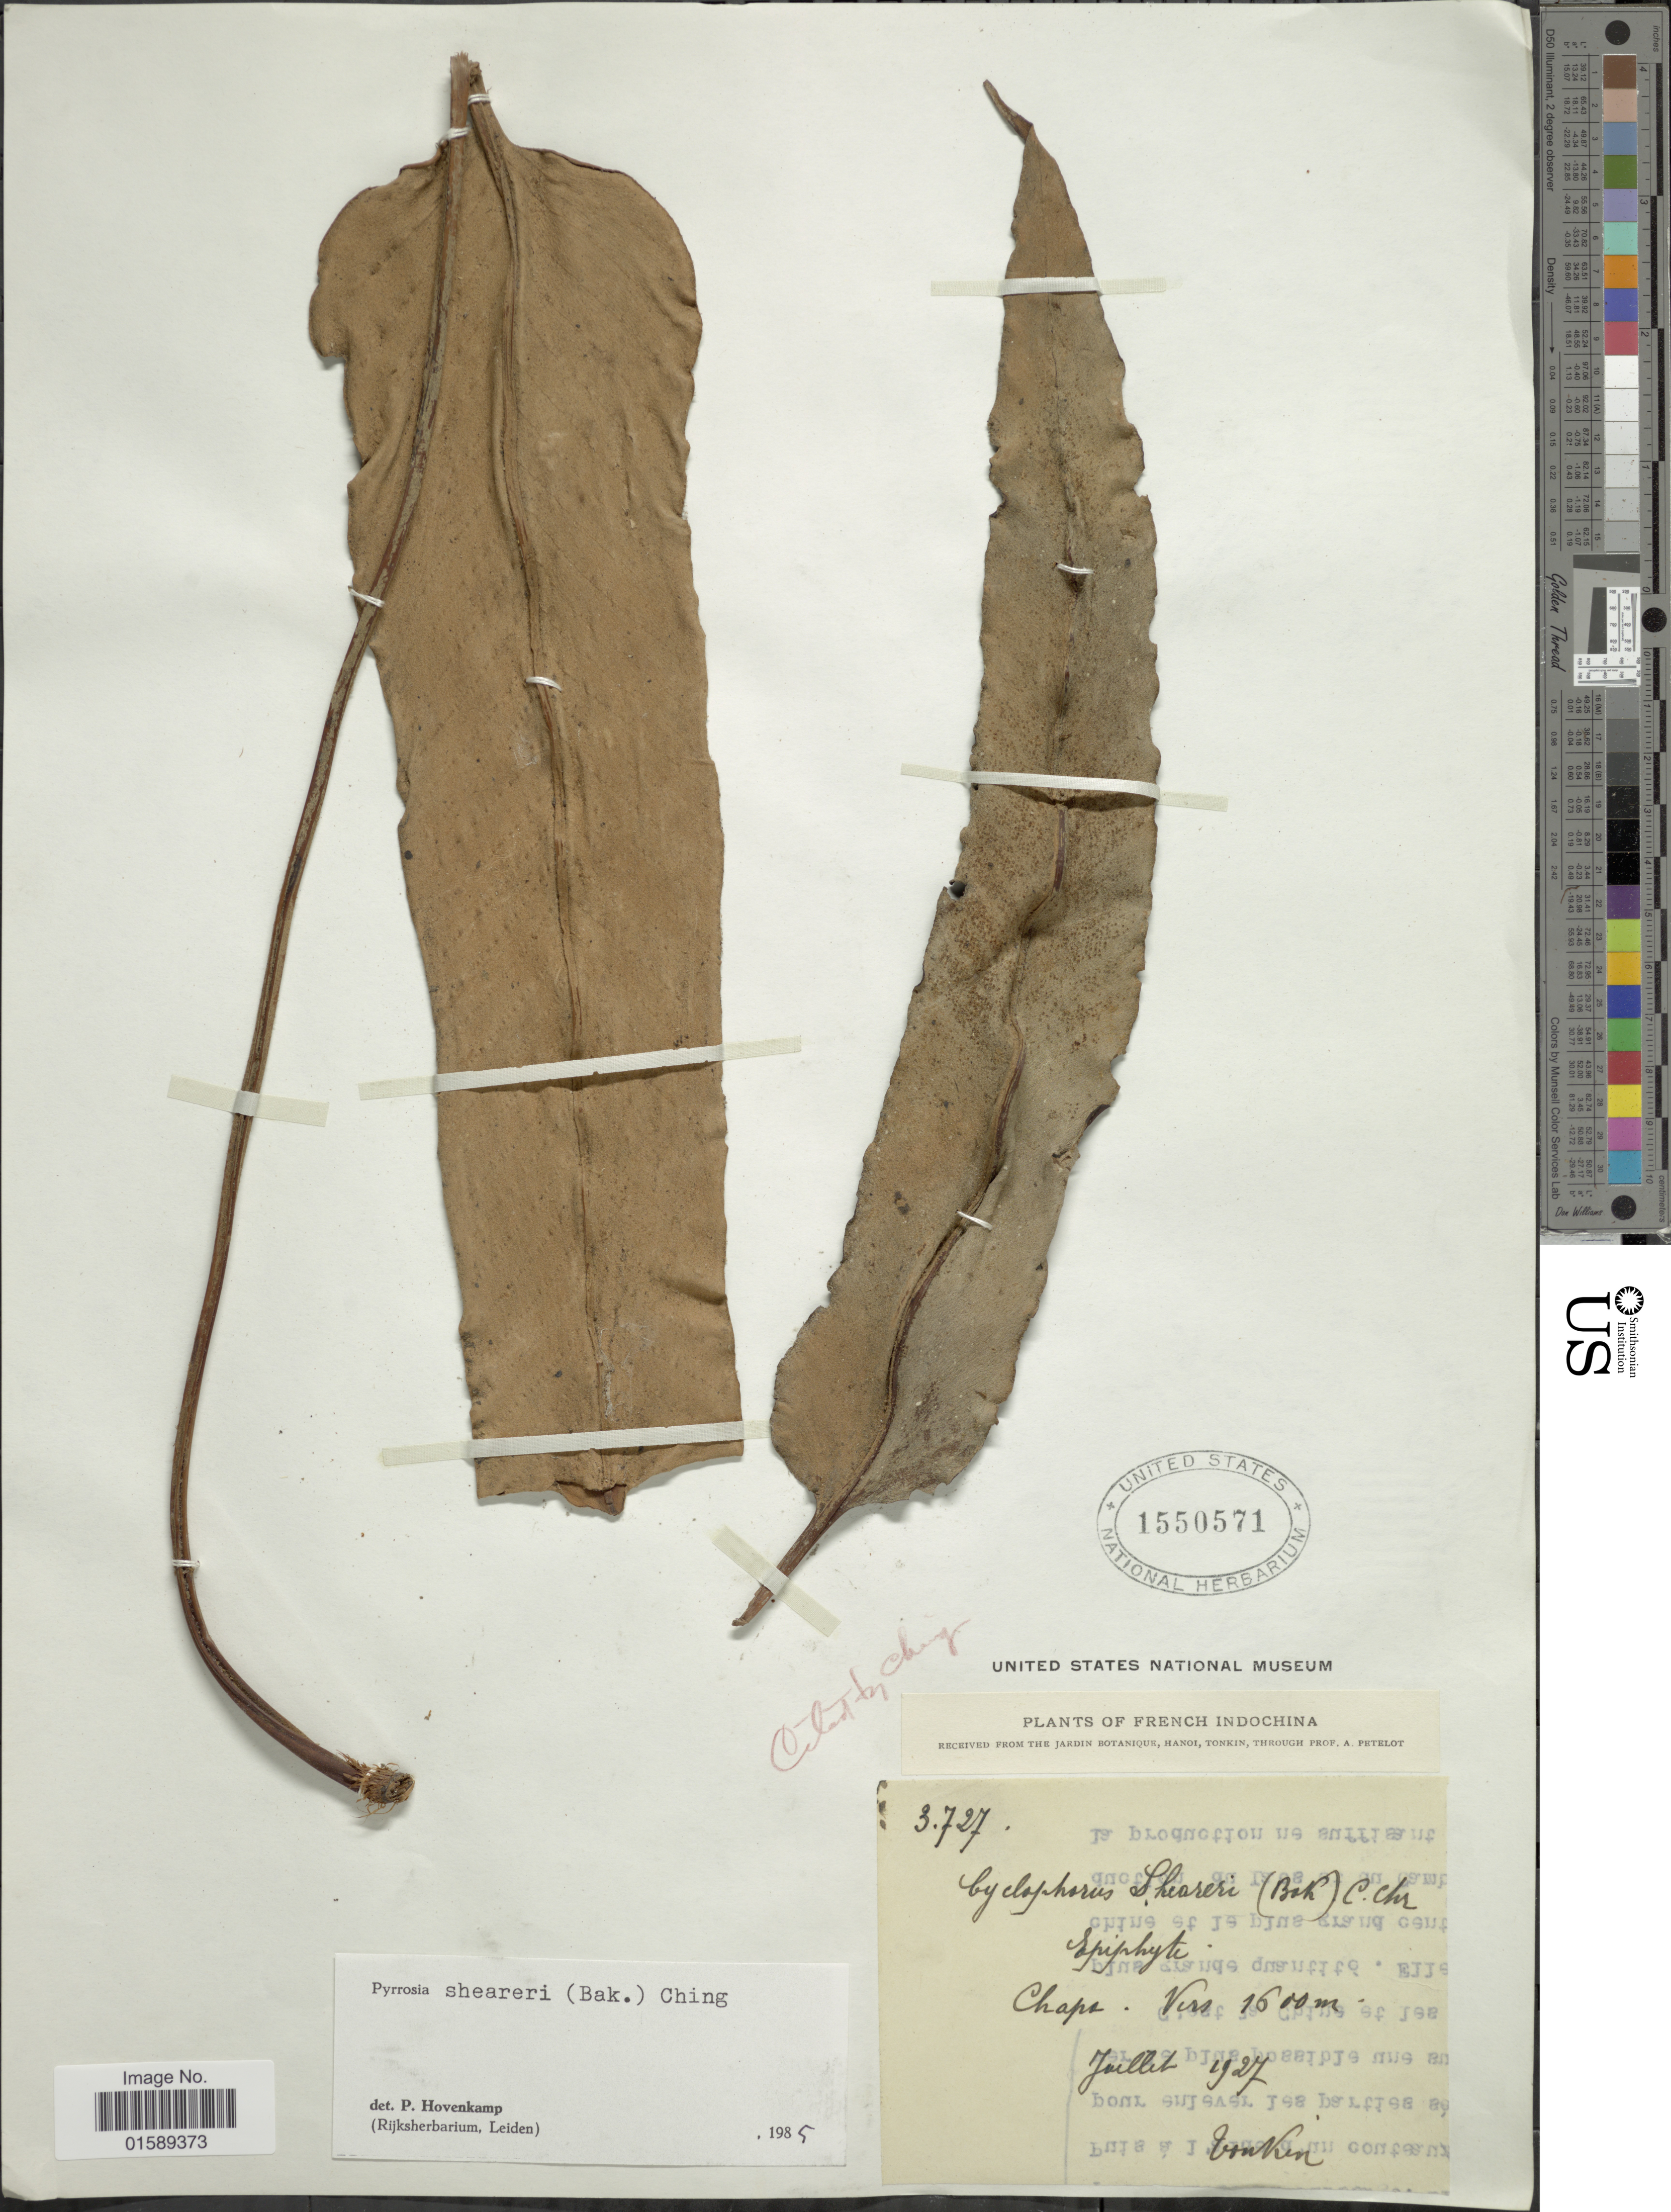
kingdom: Plantae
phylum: Tracheophyta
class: Polypodiopsida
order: Polypodiales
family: Polypodiaceae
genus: Pyrrosia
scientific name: Pyrrosia sheareri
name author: (Baker) Ching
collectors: A. Petelot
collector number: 3727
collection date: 1927-07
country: Vietnam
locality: Tonkin. Chapa. French Indochina.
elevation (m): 1600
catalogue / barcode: US 1550571